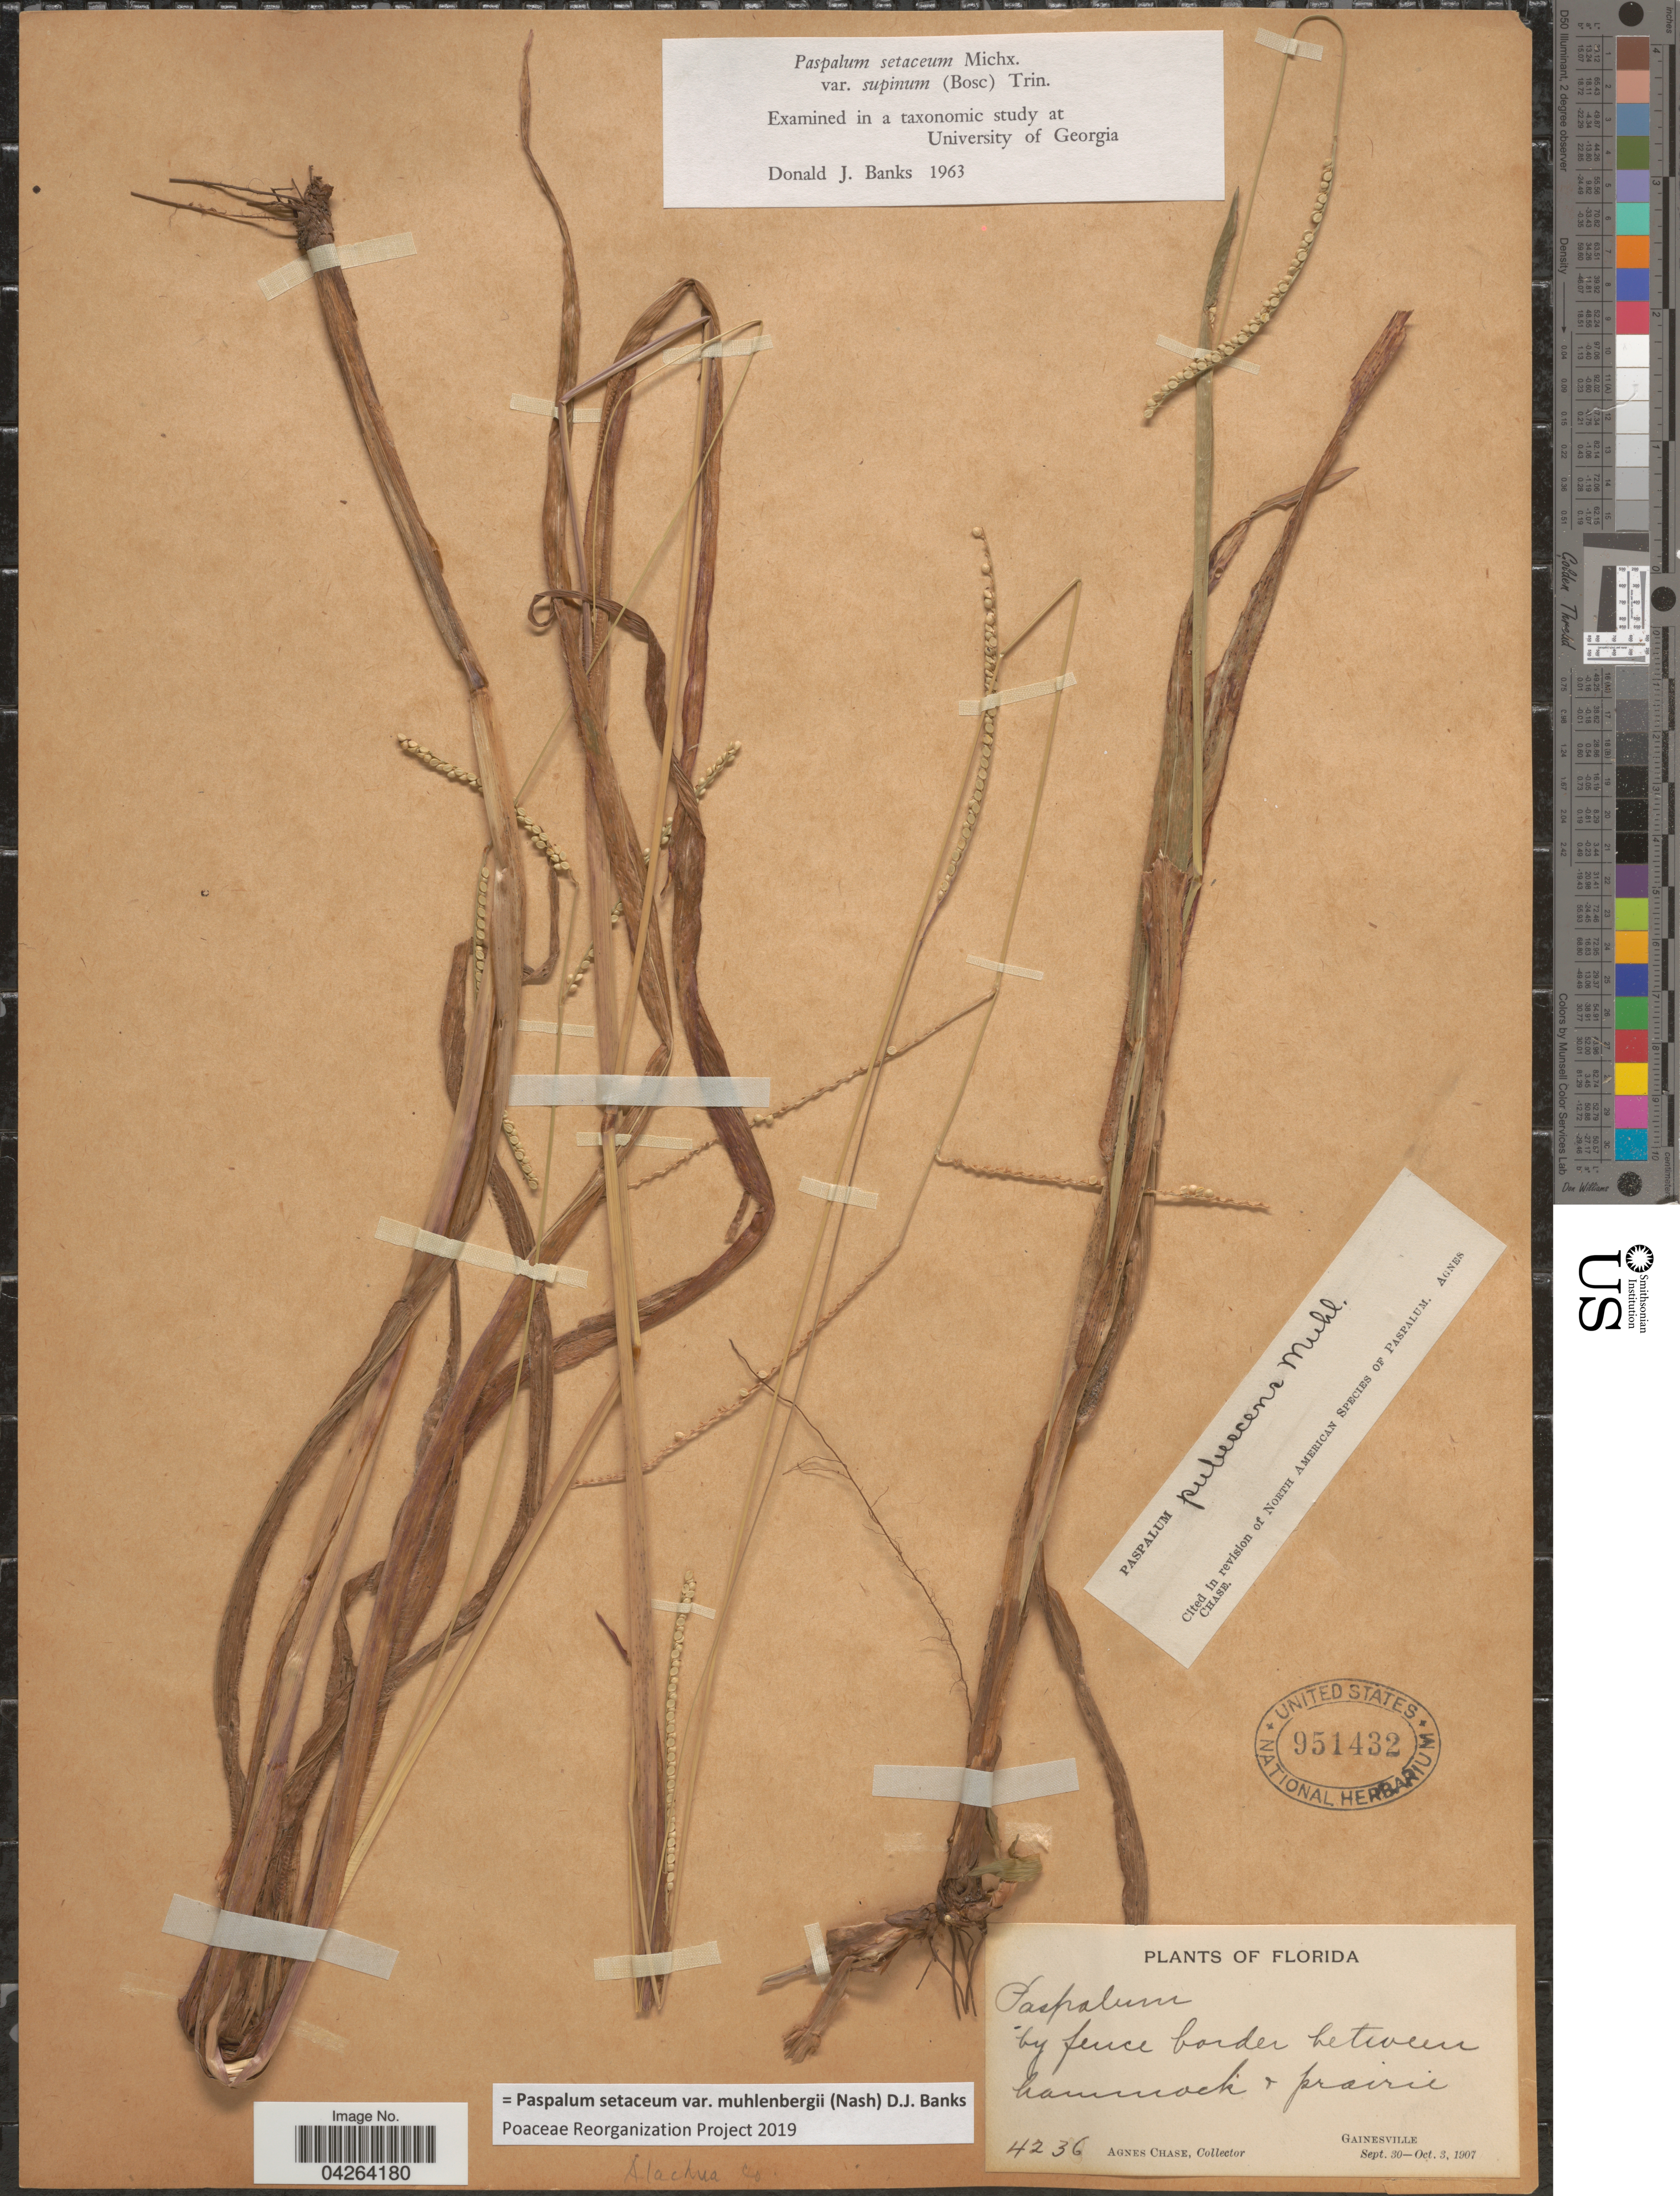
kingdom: Plantae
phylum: Tracheophyta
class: Liliopsida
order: Poales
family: Poaceae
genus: Paspalum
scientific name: Paspalum setaceum var. muhlenbergii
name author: (Nash) D.J. Banks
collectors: A. Chase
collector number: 4236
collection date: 1907-09-30/1907-10-03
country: United States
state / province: Florida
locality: By fence border between hammock & prairie. Gainesville. Alachua Co.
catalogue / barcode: US 951432